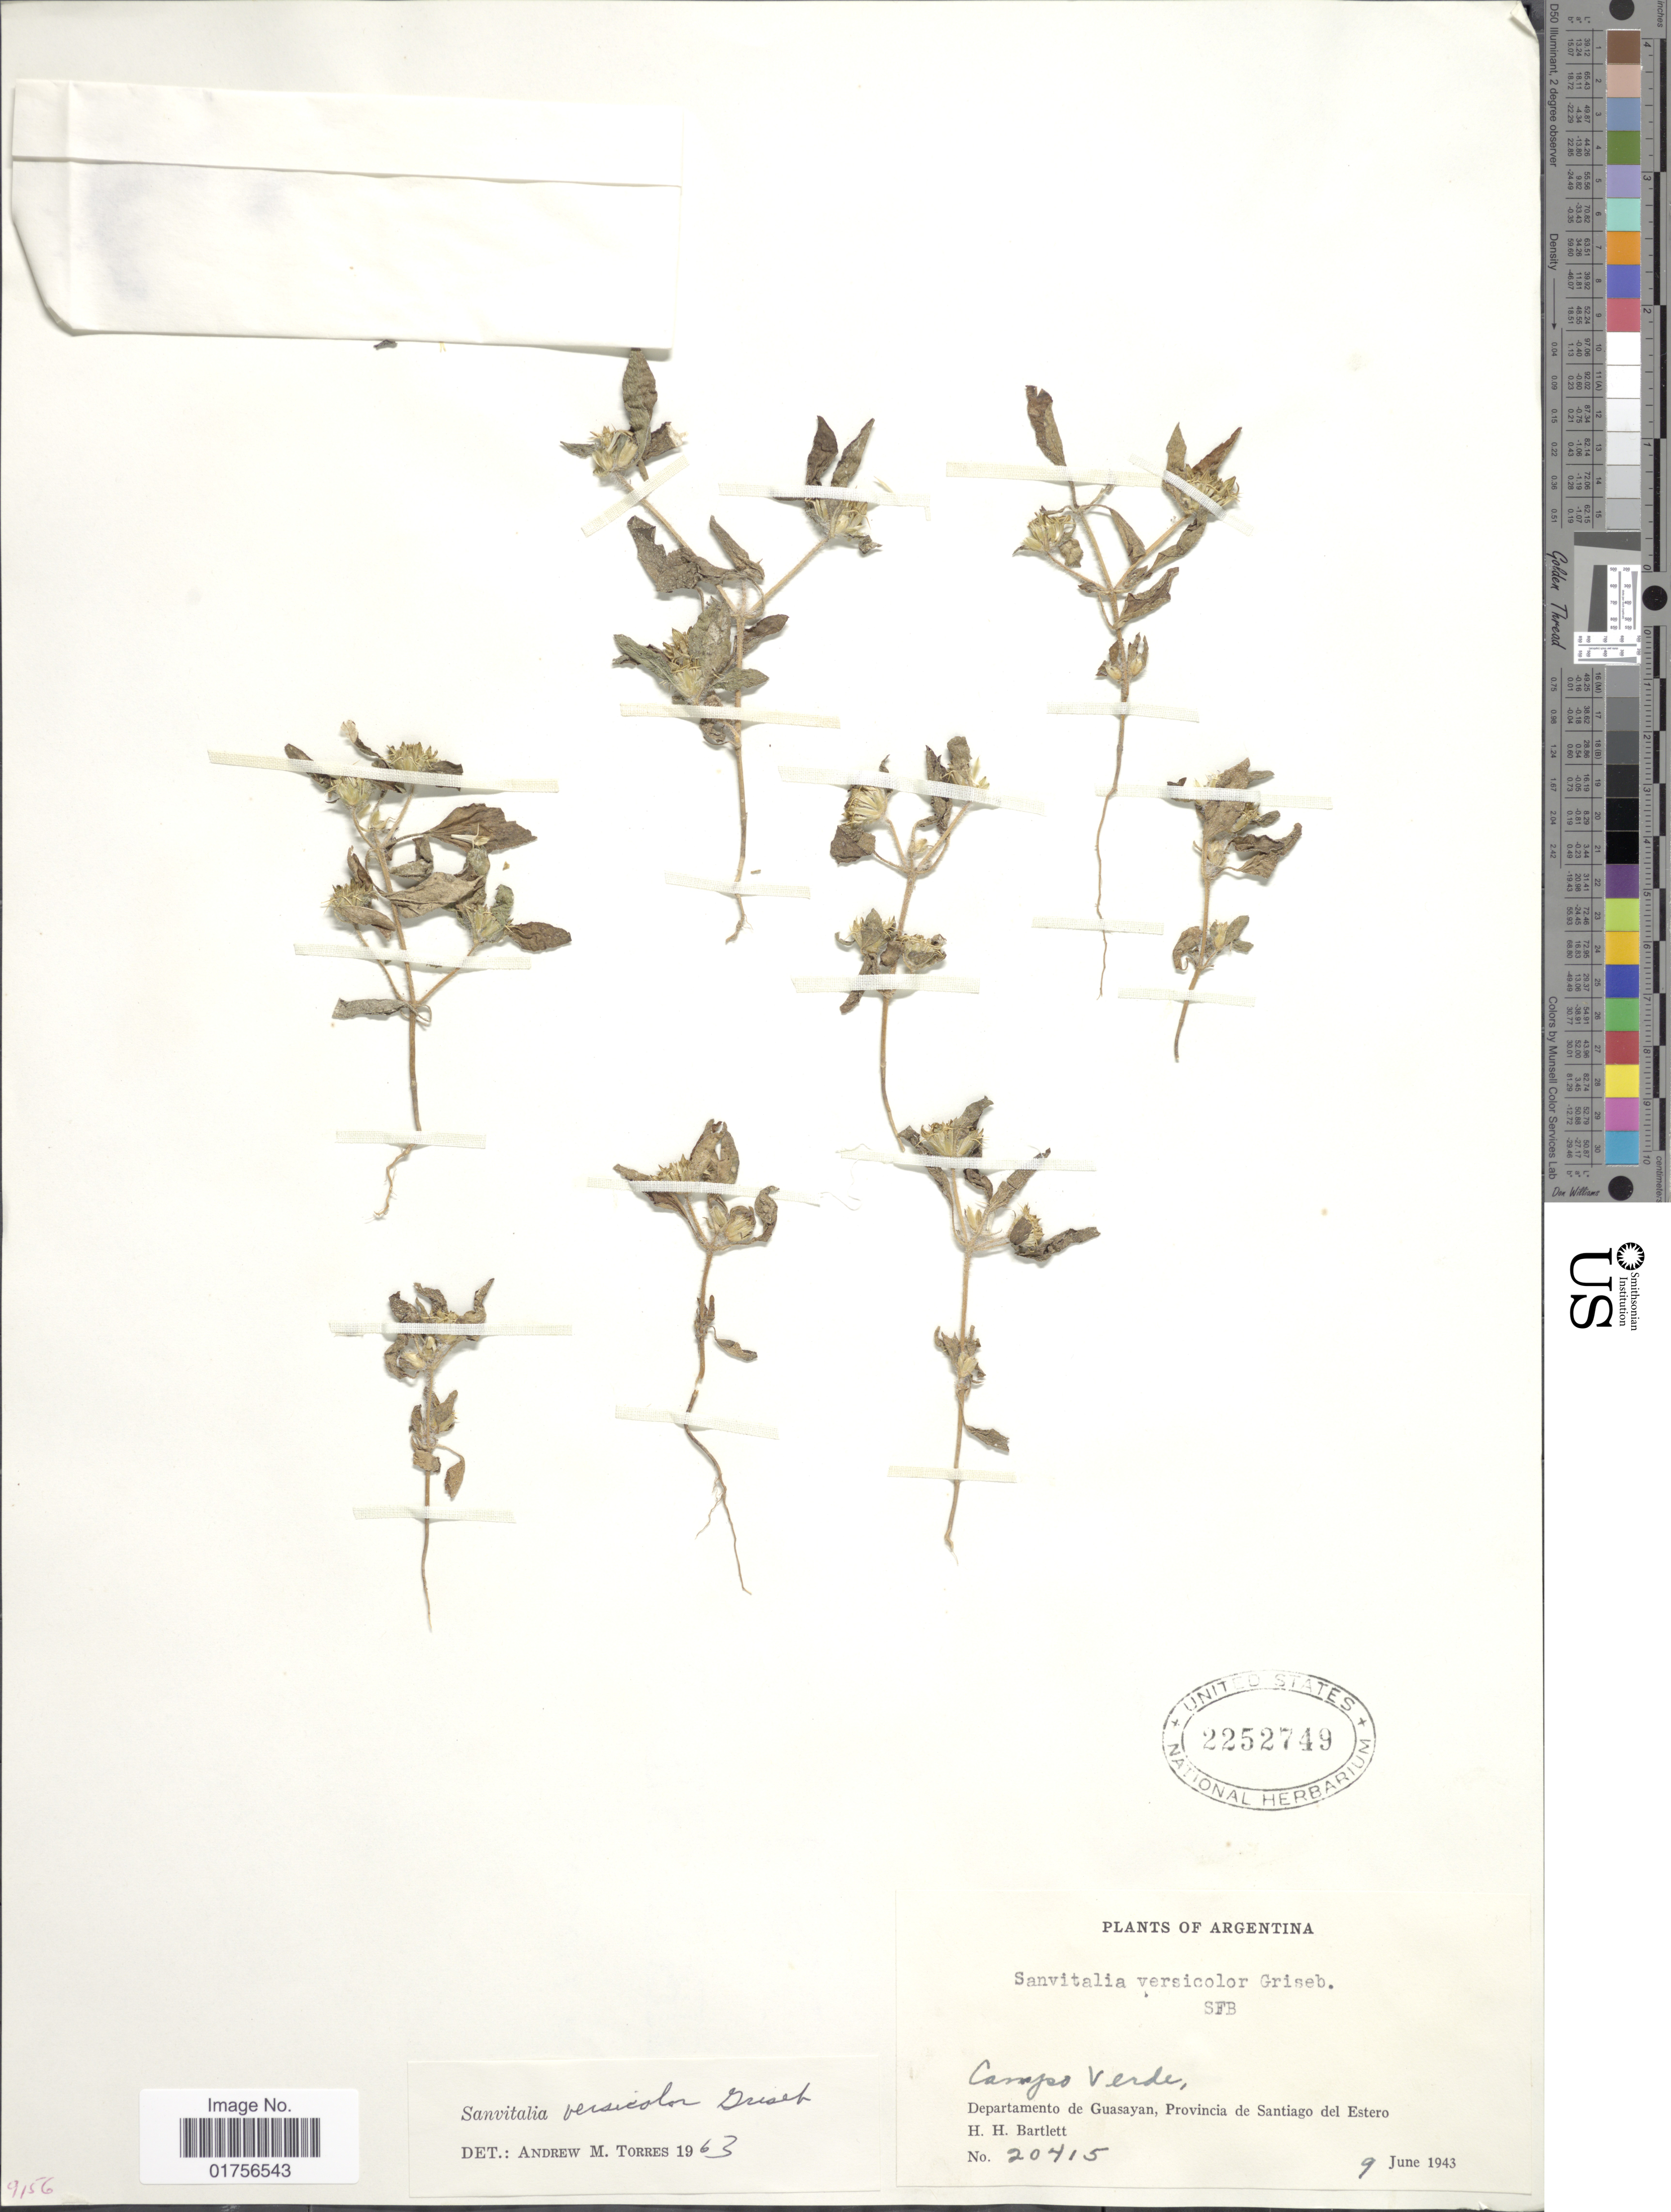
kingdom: Plantae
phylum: Tracheophyta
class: Magnoliopsida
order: Asterales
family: Asteraceae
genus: Sanvitalia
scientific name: Sanvitalia versicolor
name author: Griseb.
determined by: Skibicki, Samuel V.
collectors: H. H. Bartlett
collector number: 20415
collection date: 1943-06-09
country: Argentina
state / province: Santiago del Estero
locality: Departamento de Guasayan, Provincia de Santiagop del Estero, Campos Verde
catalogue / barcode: US 2252749